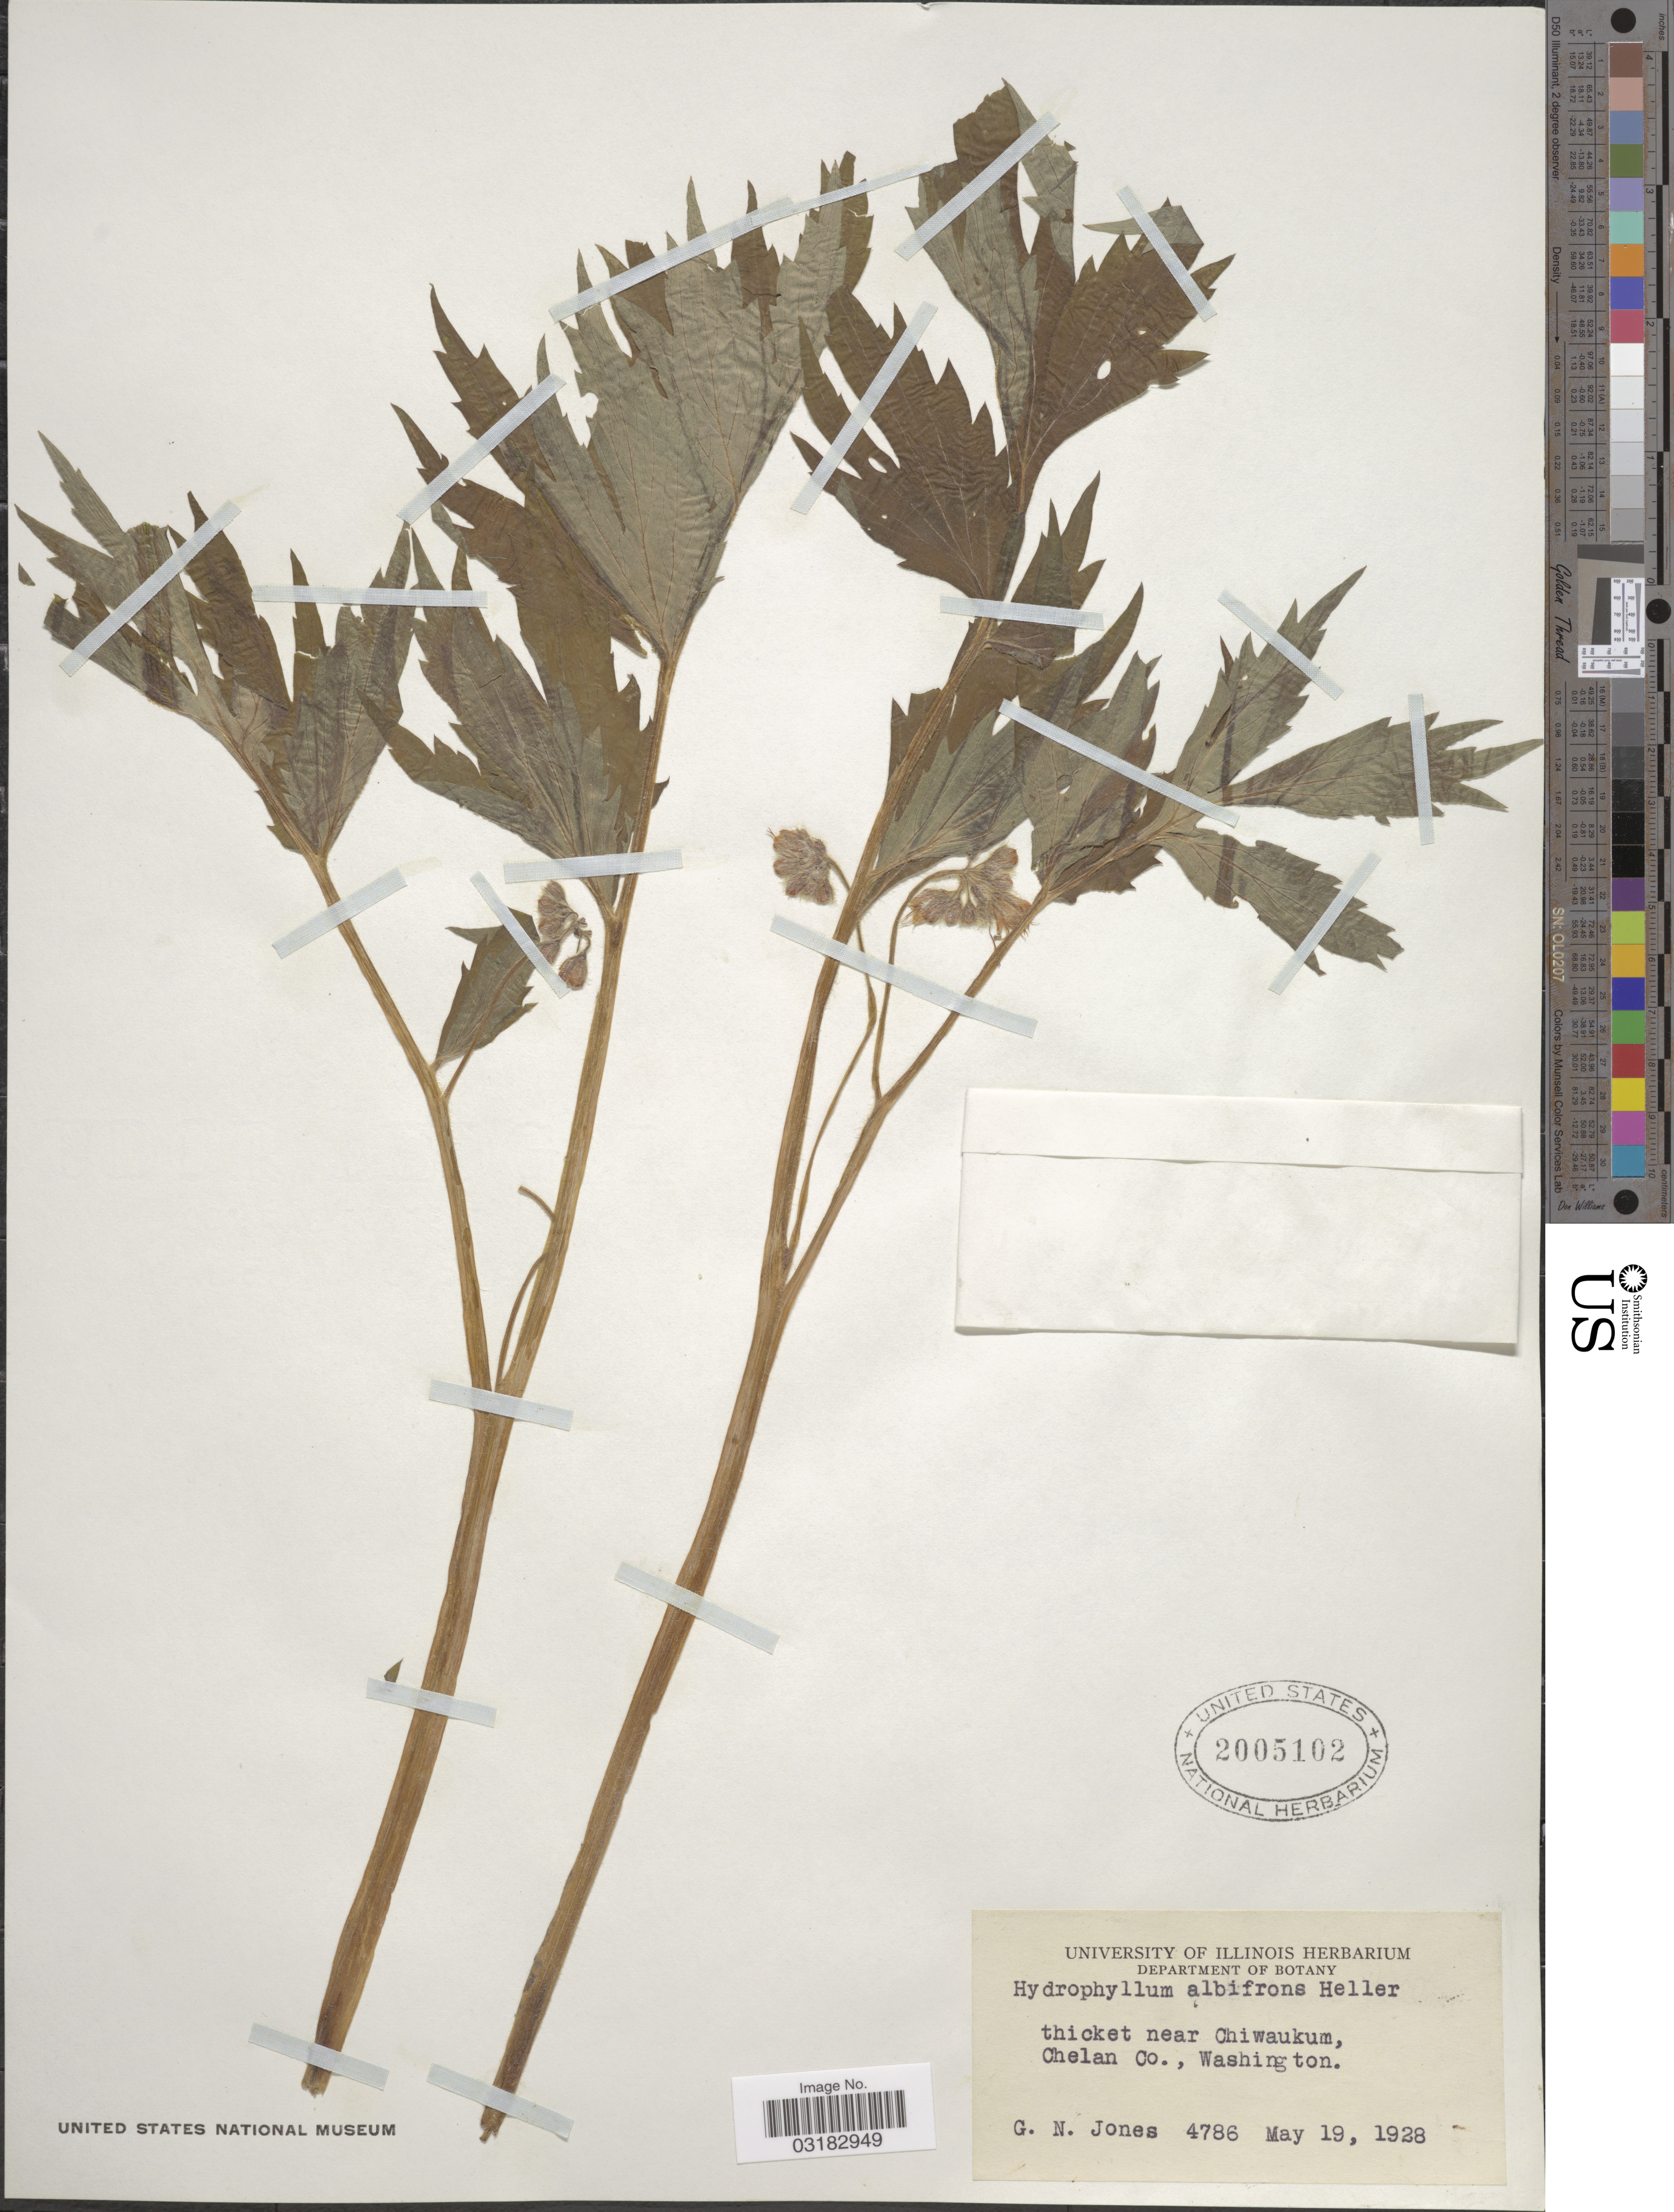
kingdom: Plantae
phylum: Tracheophyta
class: Magnoliopsida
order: Boraginales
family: Hydrophyllaceae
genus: Hydrophyllum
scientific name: Hydrophyllum fendleri var. albifrons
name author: (A. Heller) J.F. Macbr.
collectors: G. N. Jones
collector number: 4786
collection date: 1928-05-19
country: United States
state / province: Washington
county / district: Chelan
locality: Thicket near Chiwaukum,Chelan Co.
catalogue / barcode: US 2005102